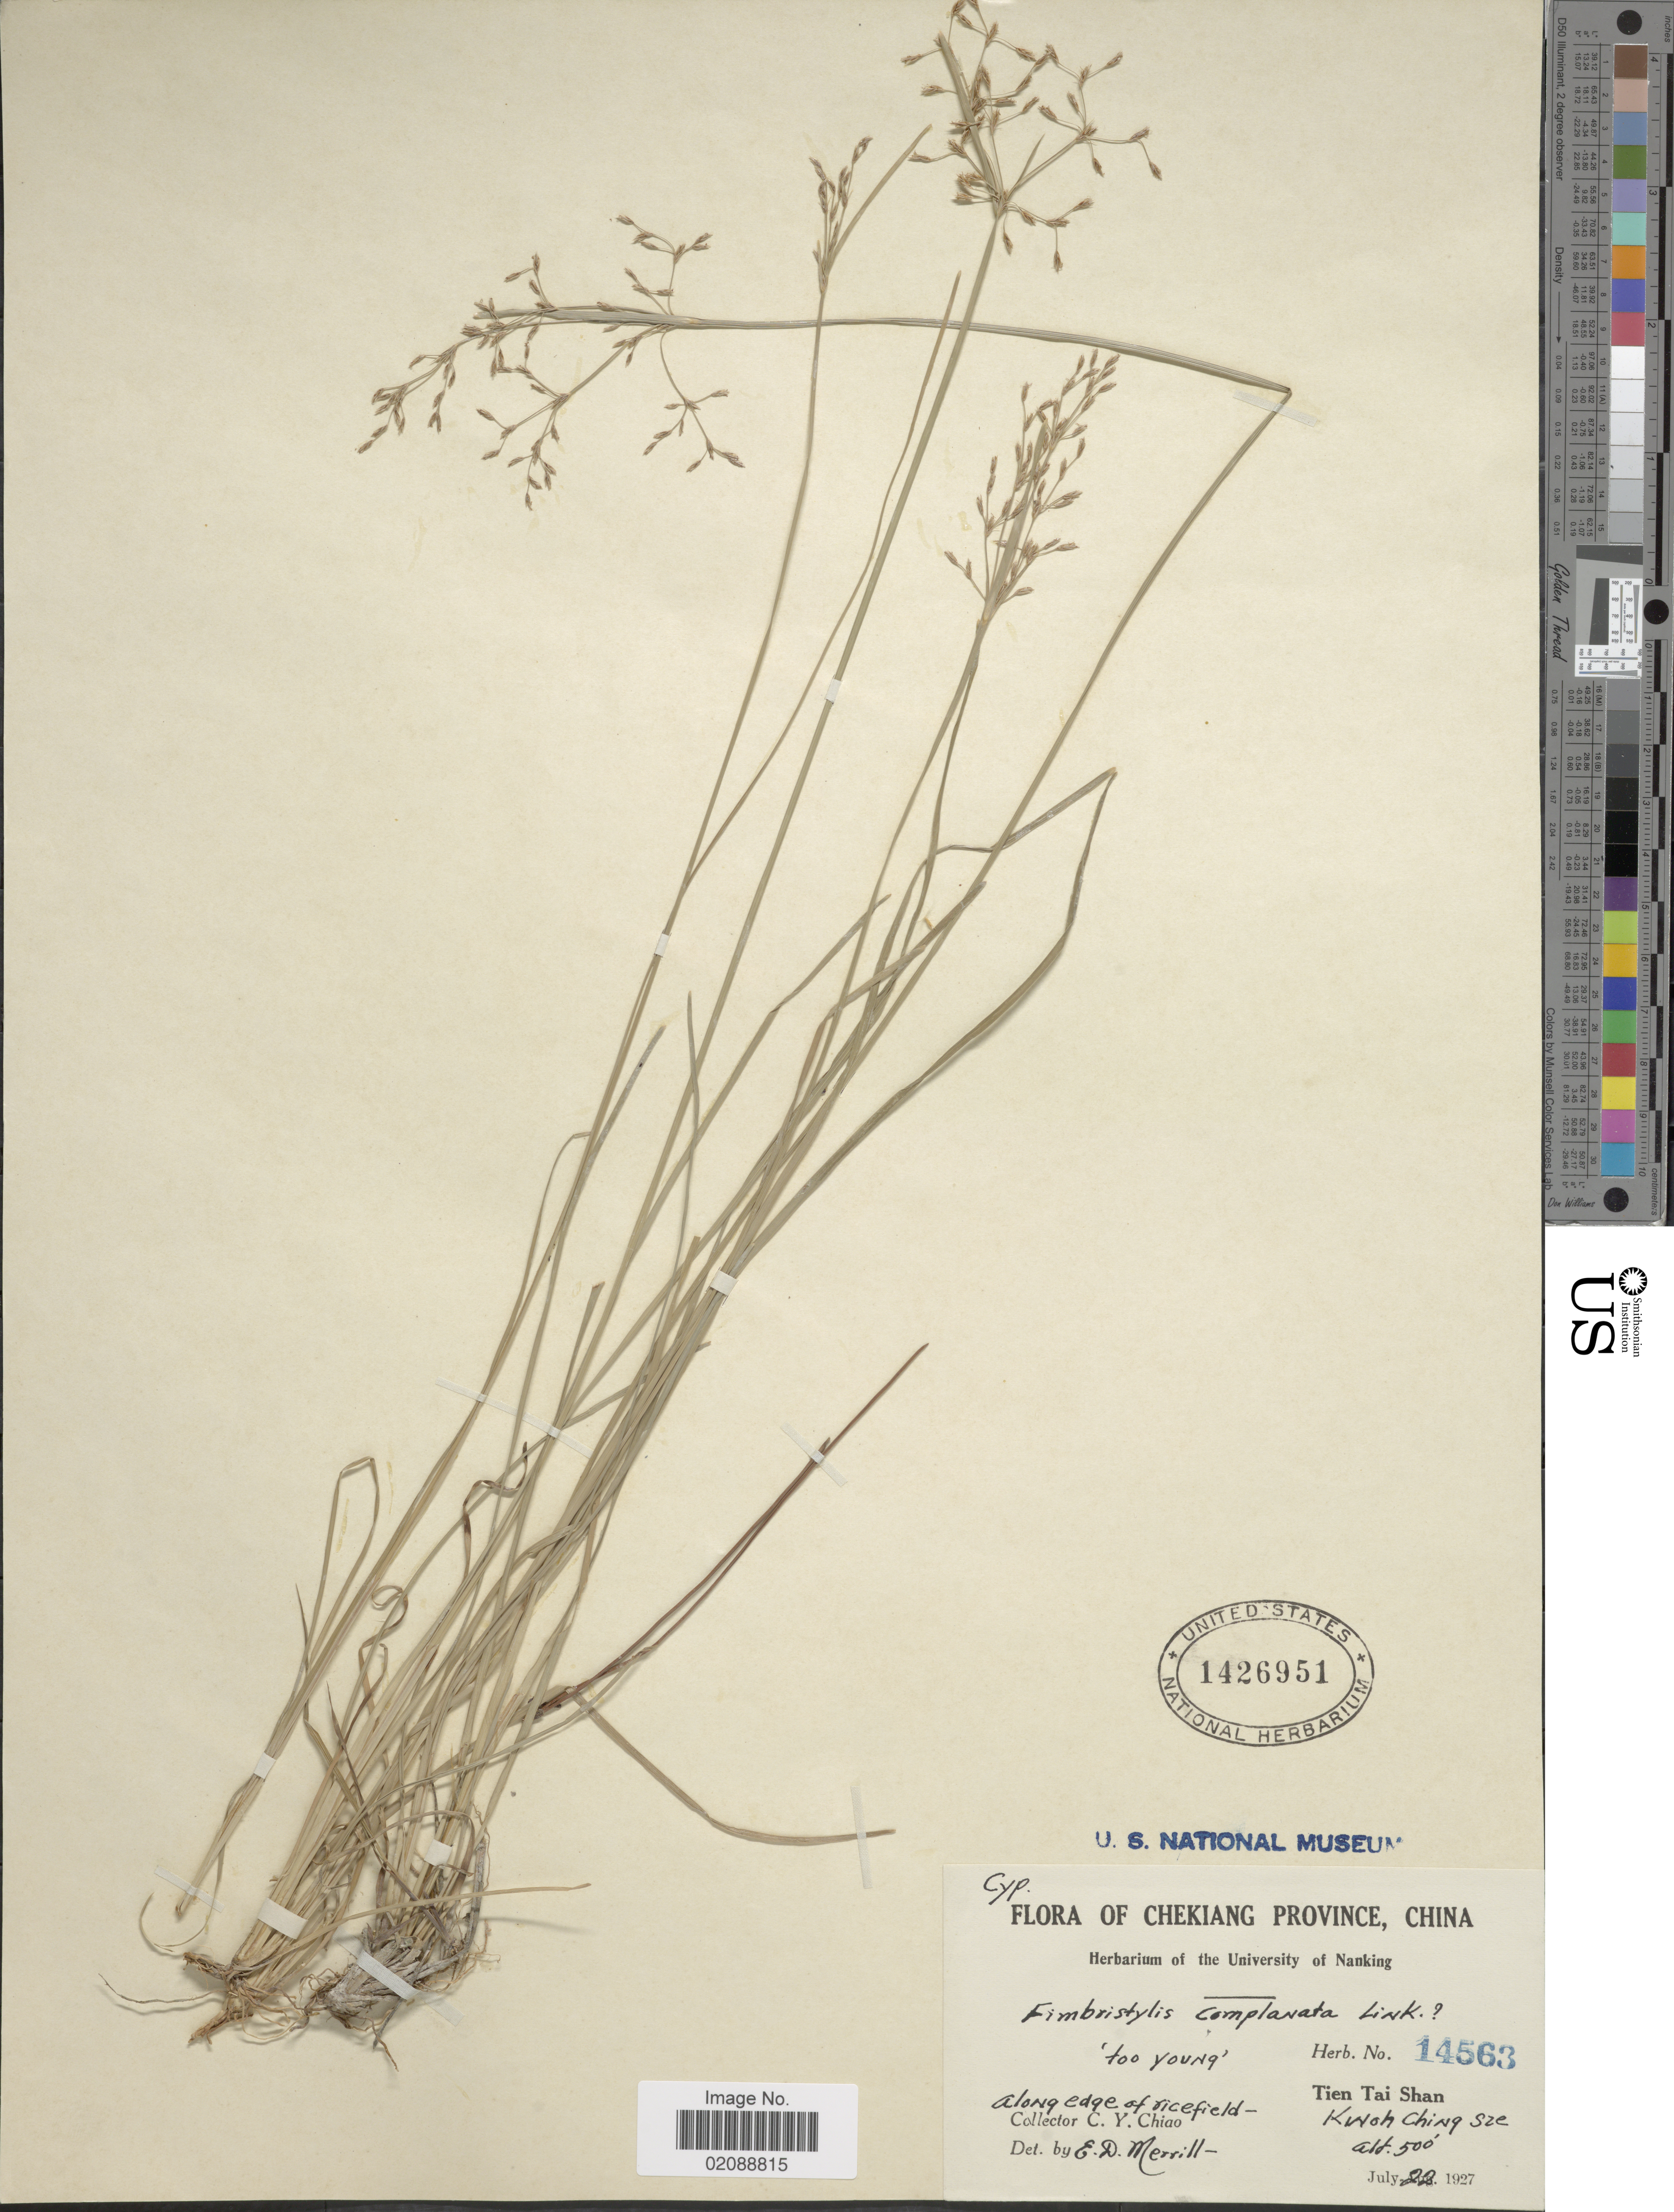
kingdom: Plantae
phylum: Tracheophyta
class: Liliopsida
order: Poales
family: Cyperaceae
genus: Fimbristylis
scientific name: Fimbristylis complanata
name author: (Retz.) Link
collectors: C. Y. Chiao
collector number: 14563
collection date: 1927-07-22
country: China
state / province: Zhejiang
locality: Chekiang Province, along edge of ricefield, Tien Tai Shan, Kwoh [interpreted] Ching Sze.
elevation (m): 152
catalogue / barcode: US 1426951